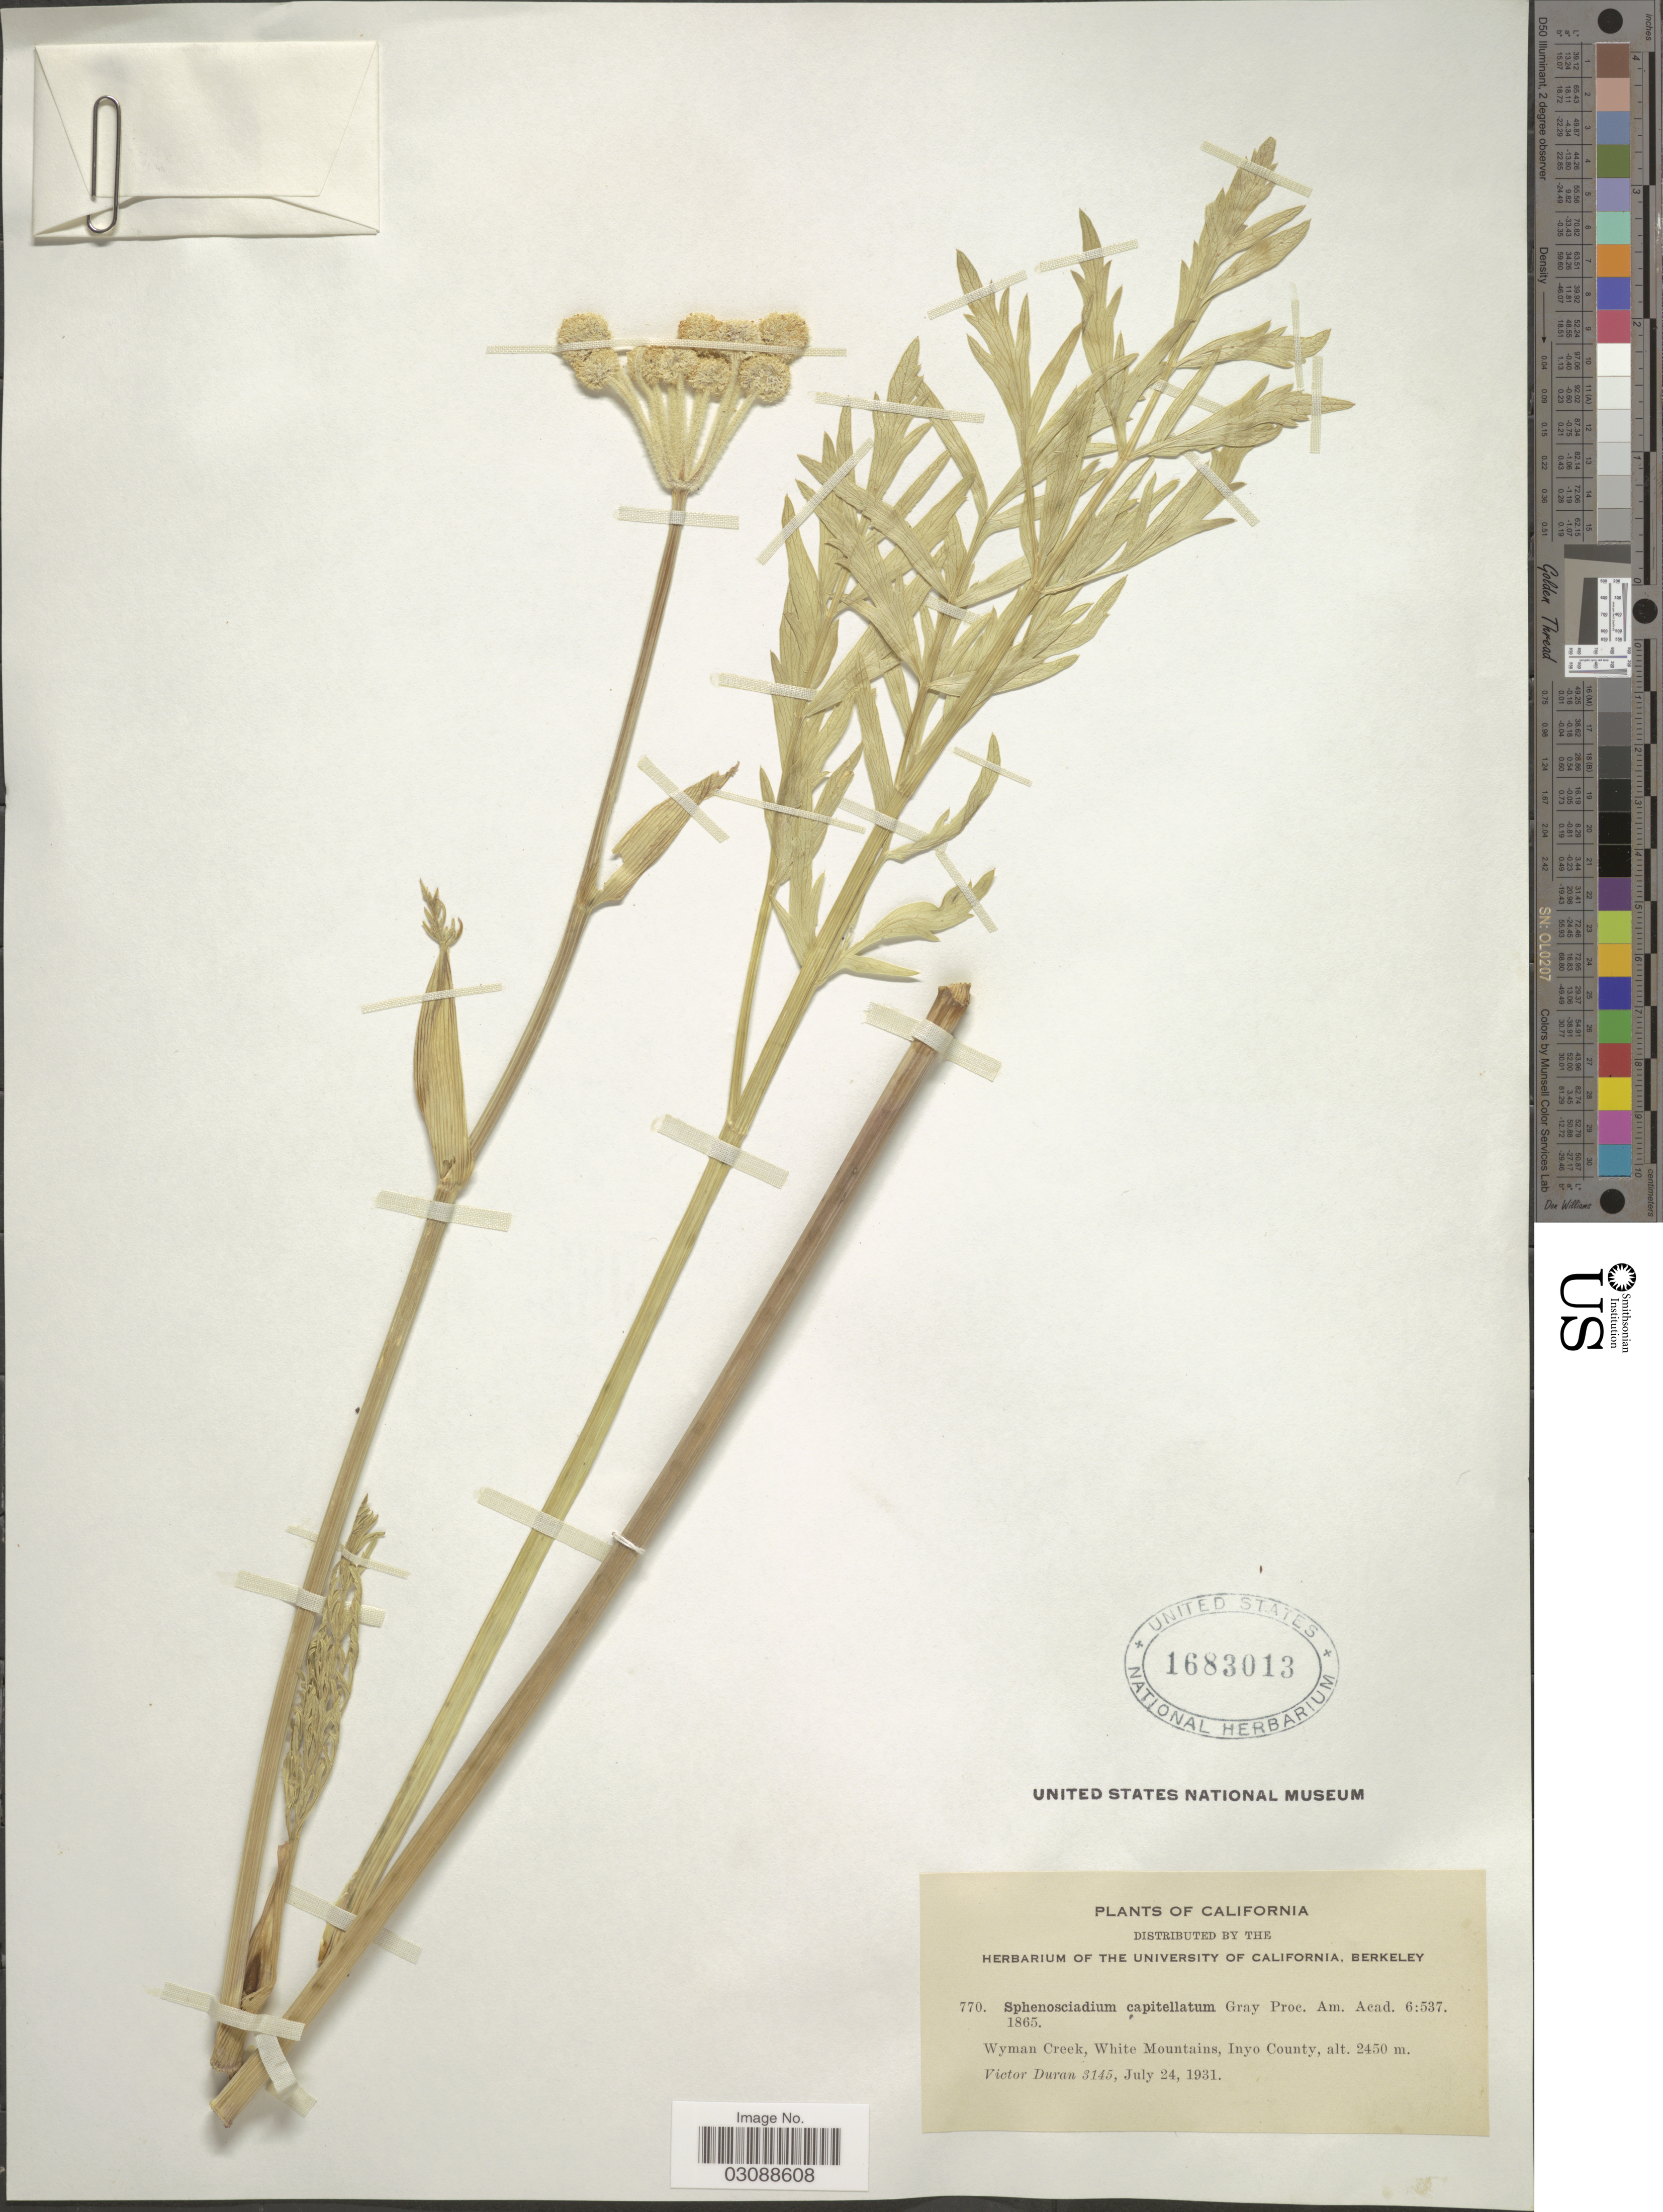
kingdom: Plantae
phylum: Tracheophyta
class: Magnoliopsida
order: Apiales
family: Apiaceae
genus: Sphenosciadium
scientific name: Sphenosciadium capitellatum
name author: A. Gray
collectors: V. Duran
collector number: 3145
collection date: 1931-07-24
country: United States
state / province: California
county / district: Inyo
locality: Wyman Creek, White Mountains, Inyo County.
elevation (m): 2450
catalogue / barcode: US 1683013